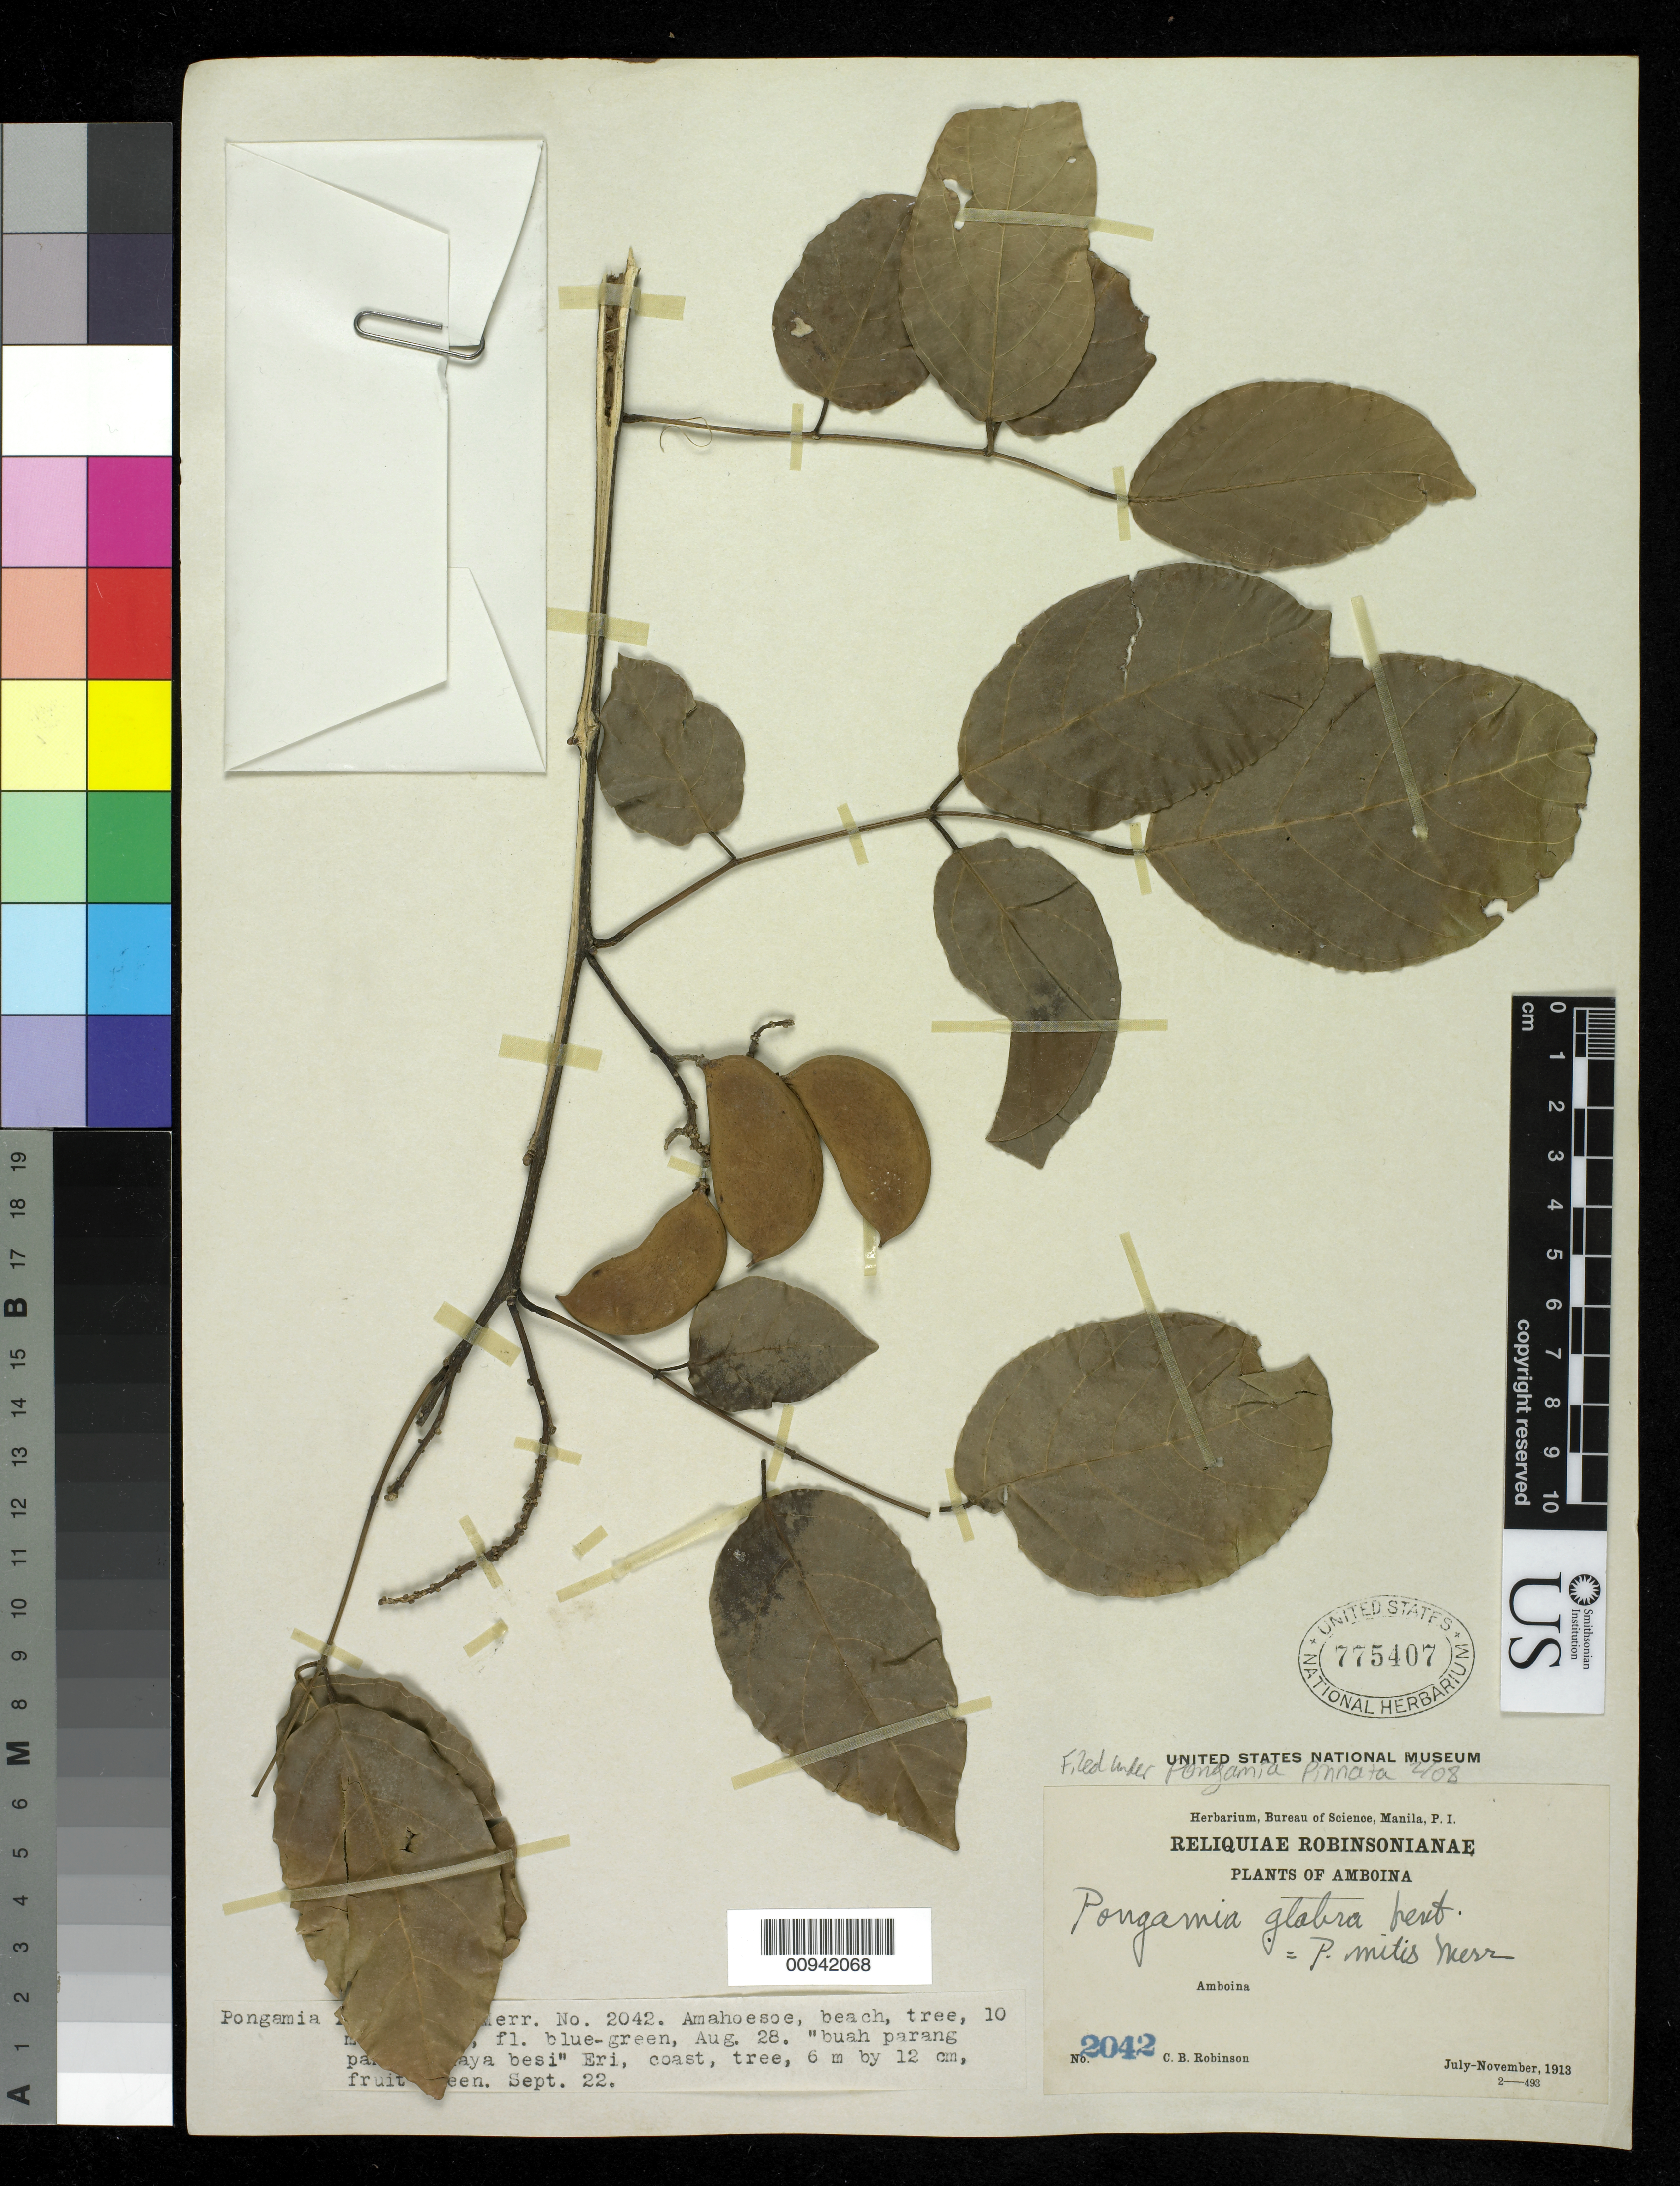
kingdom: Plantae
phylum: Tracheophyta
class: Magnoliopsida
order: Fabales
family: Fabaceae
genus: Millettia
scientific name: Millettia pinnata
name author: (L.) Panigrahi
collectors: C. Robinson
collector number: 2042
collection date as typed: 28 Aug 1913 and 22 Sep 1913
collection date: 1913-08-28,1913-09-22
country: Indonesia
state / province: Maluku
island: Ambon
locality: Amahoesoe (=Amahusu) and Eri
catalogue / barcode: US 775407